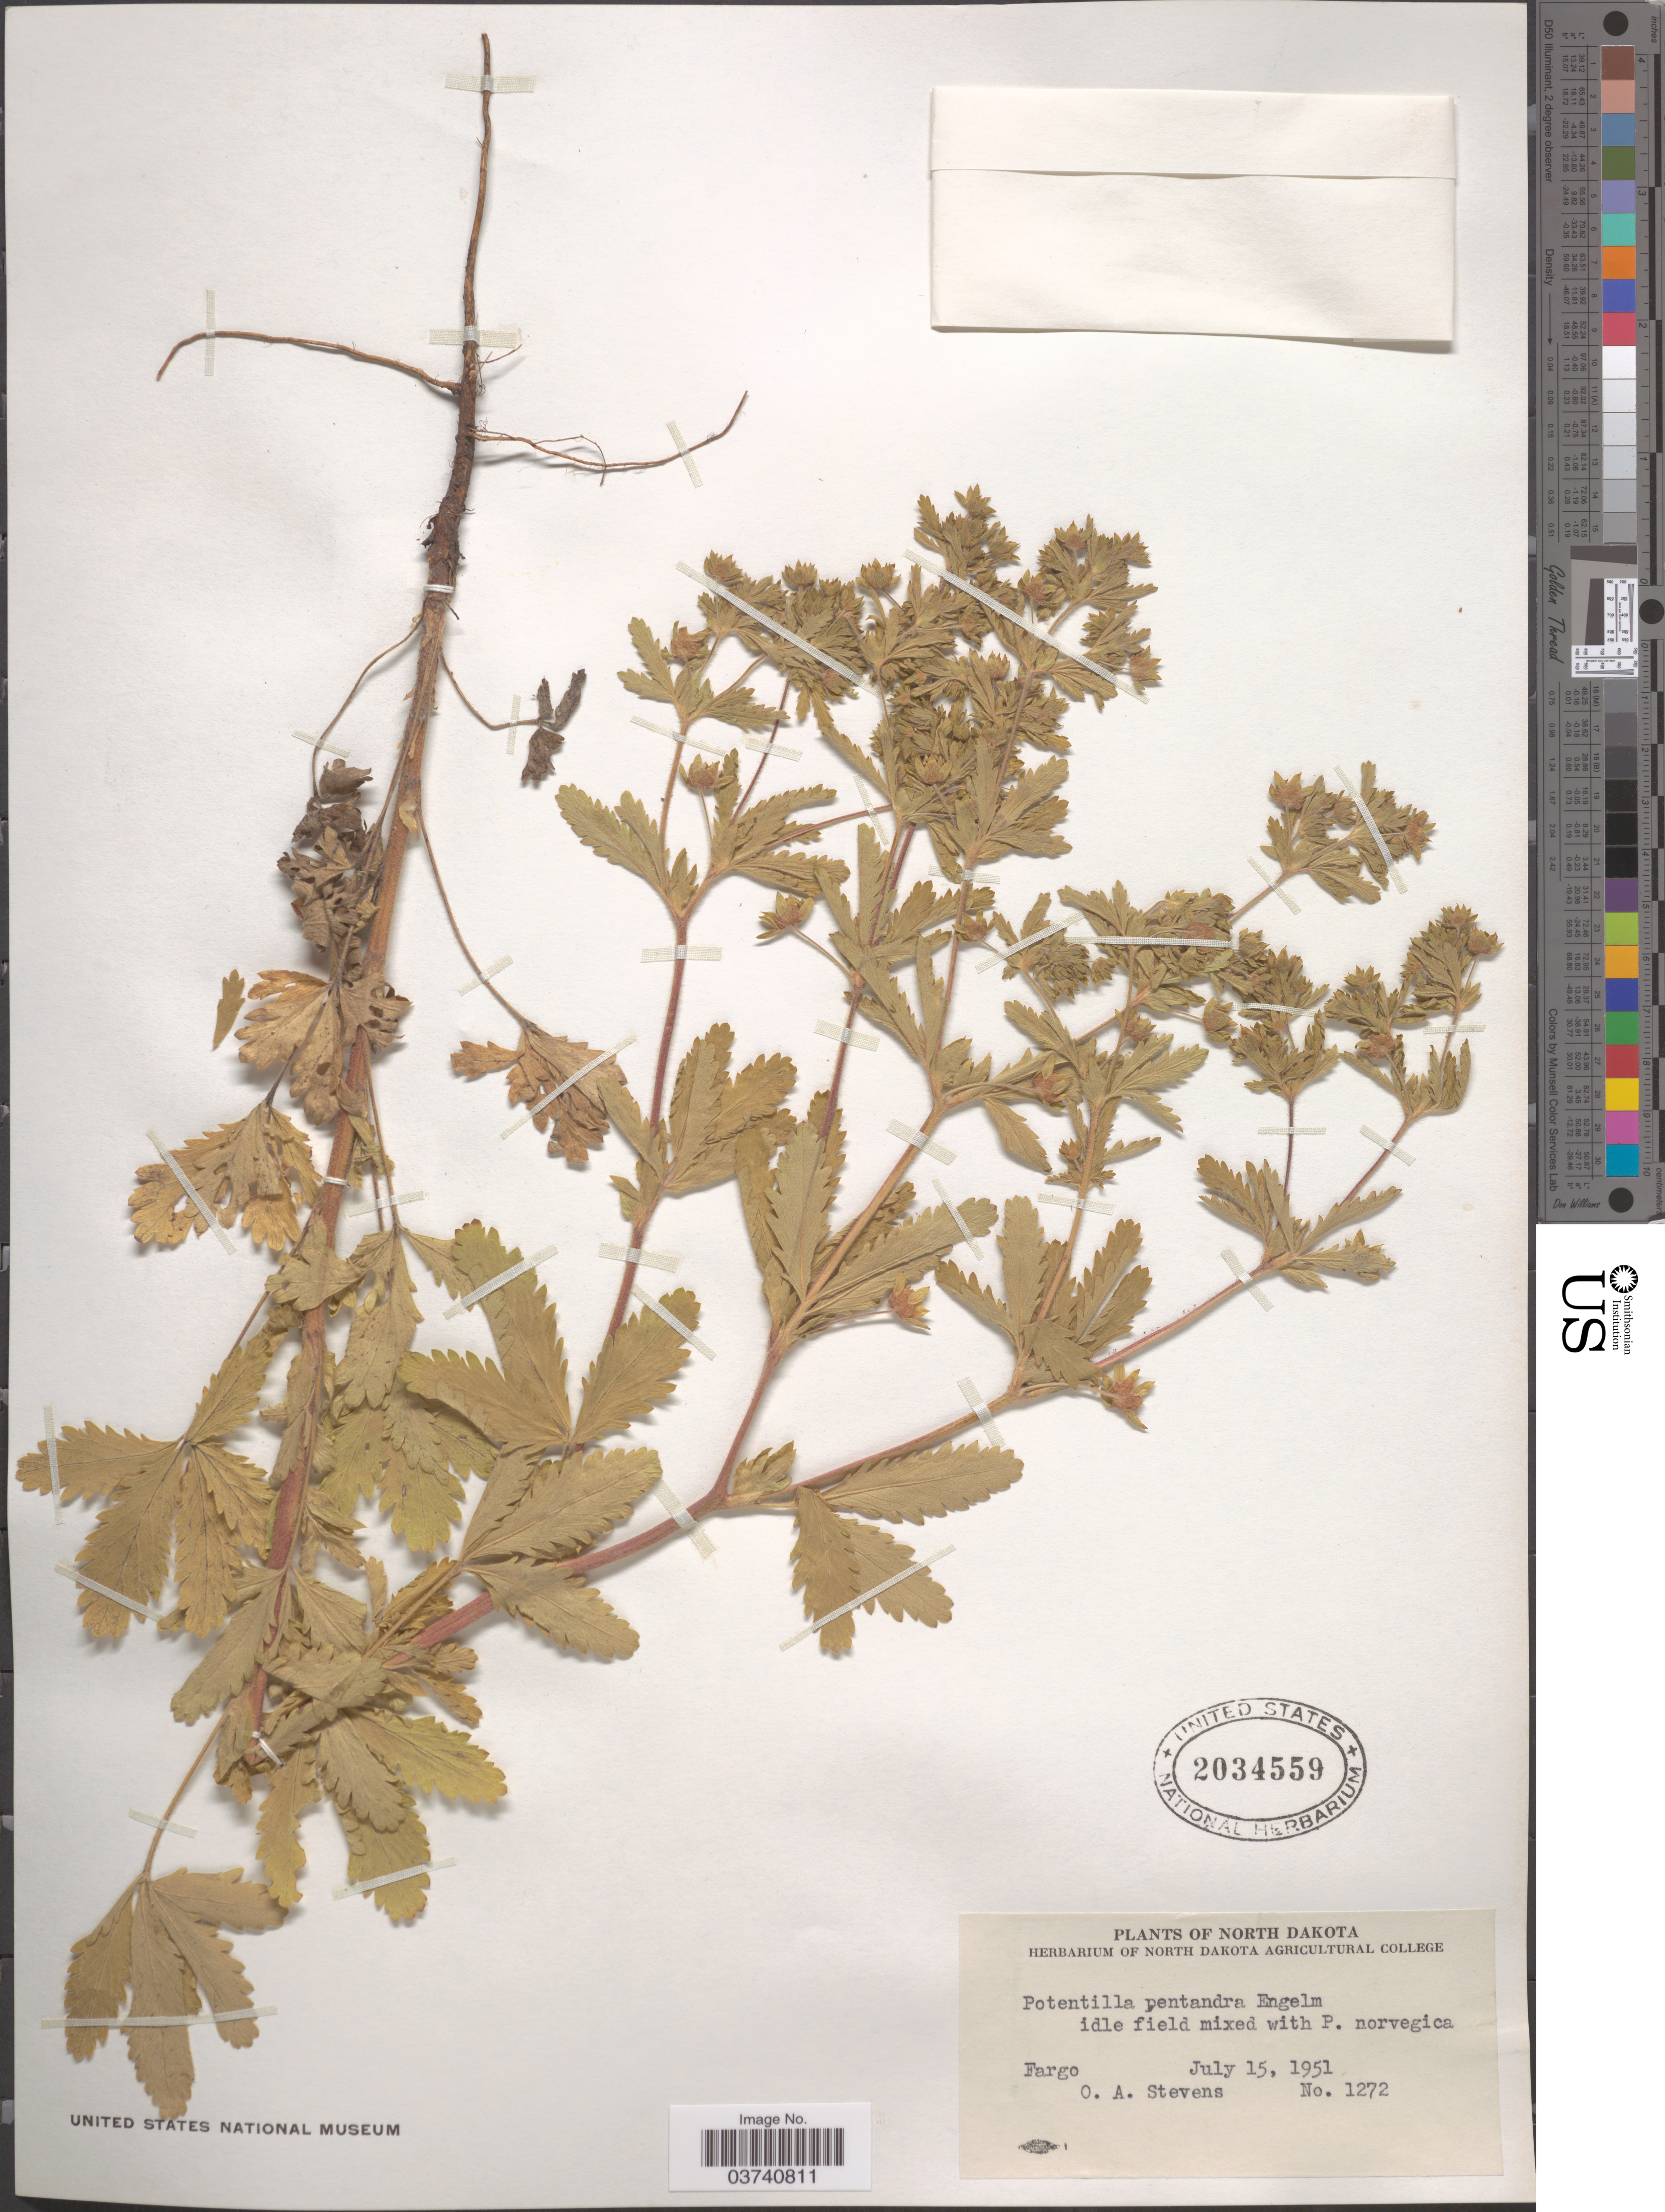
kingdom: Plantae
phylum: Tracheophyta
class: Magnoliopsida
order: Rosales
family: Rosaceae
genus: Potentilla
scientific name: Potentilla pentandra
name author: Engelm.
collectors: O. A. Stevens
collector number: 1272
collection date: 1951-07-15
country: United States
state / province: North Dakota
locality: Fargo.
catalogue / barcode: US 2034559